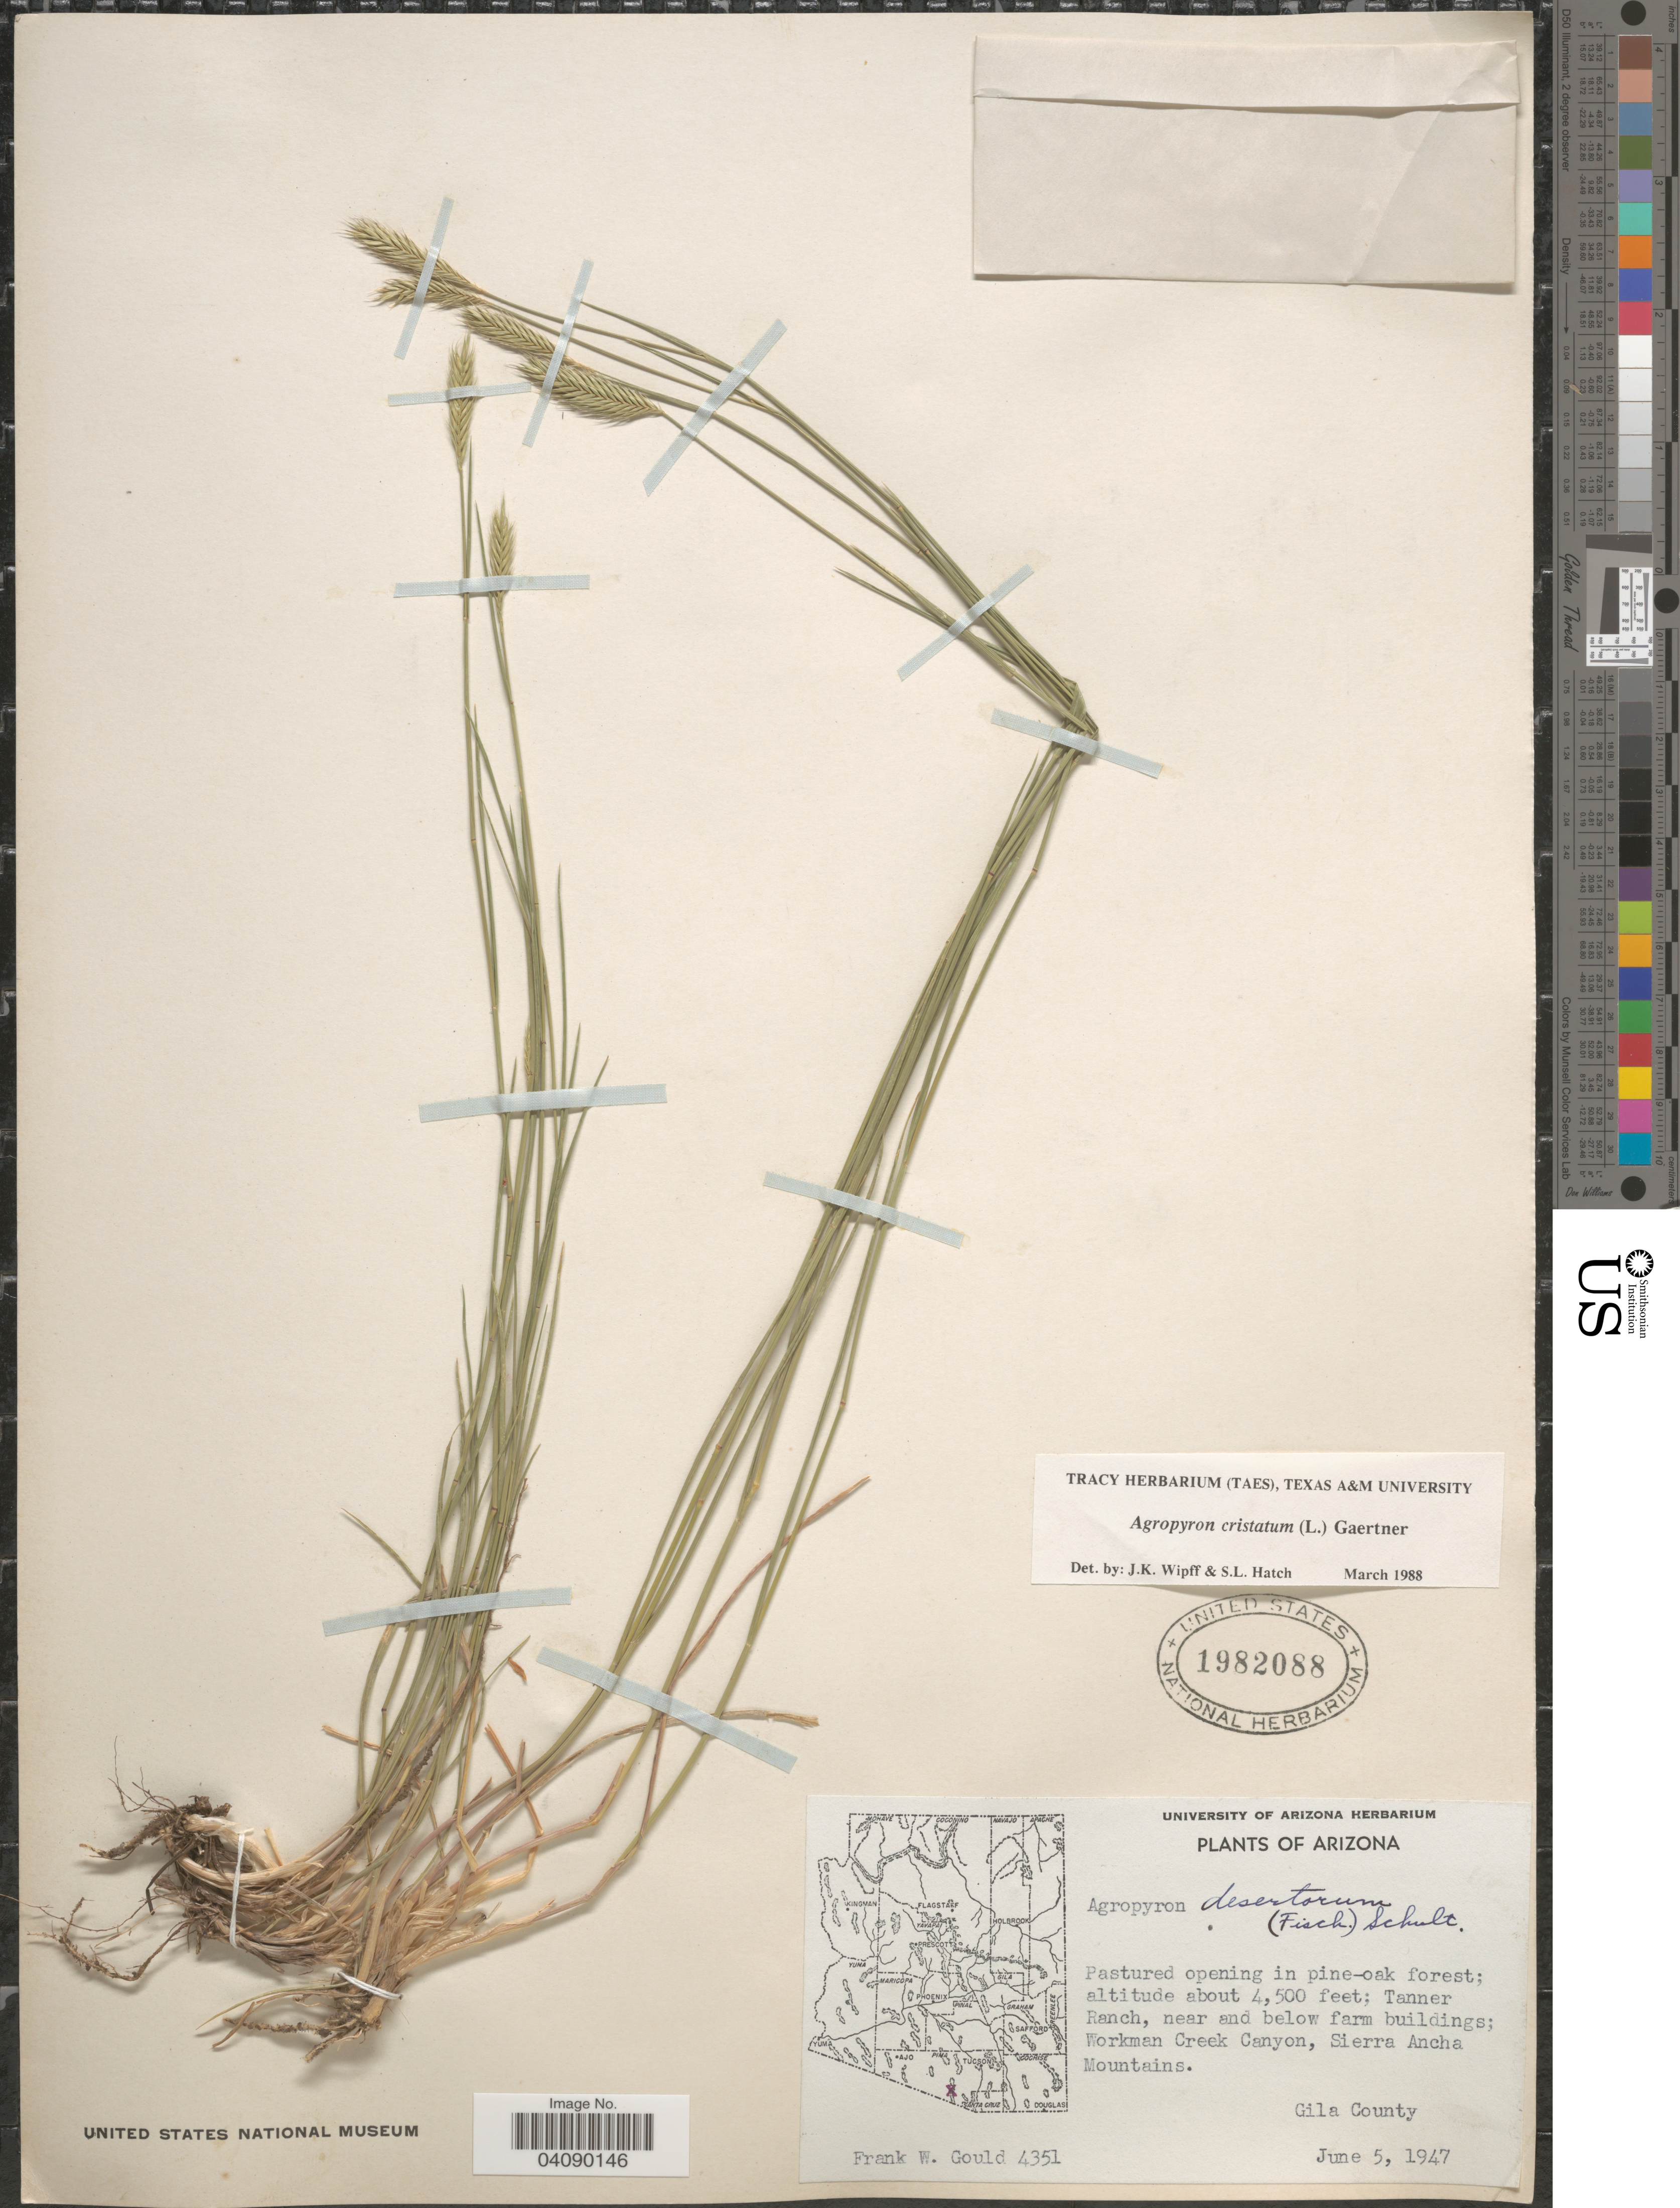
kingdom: Plantae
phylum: Tracheophyta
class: Liliopsida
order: Poales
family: Poaceae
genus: Agropyron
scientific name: Agropyron cristatum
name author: (L.) Gaertn.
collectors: F. W. Gould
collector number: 4351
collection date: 1947-06-05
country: United States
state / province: Arizona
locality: Pastured opening in pine-oak forest; Tanner Ranch, near and below farm buildings; Workman Creek Canyon, Sierra Ancha Mountains. Gila County.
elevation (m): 1372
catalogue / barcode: US 1982088